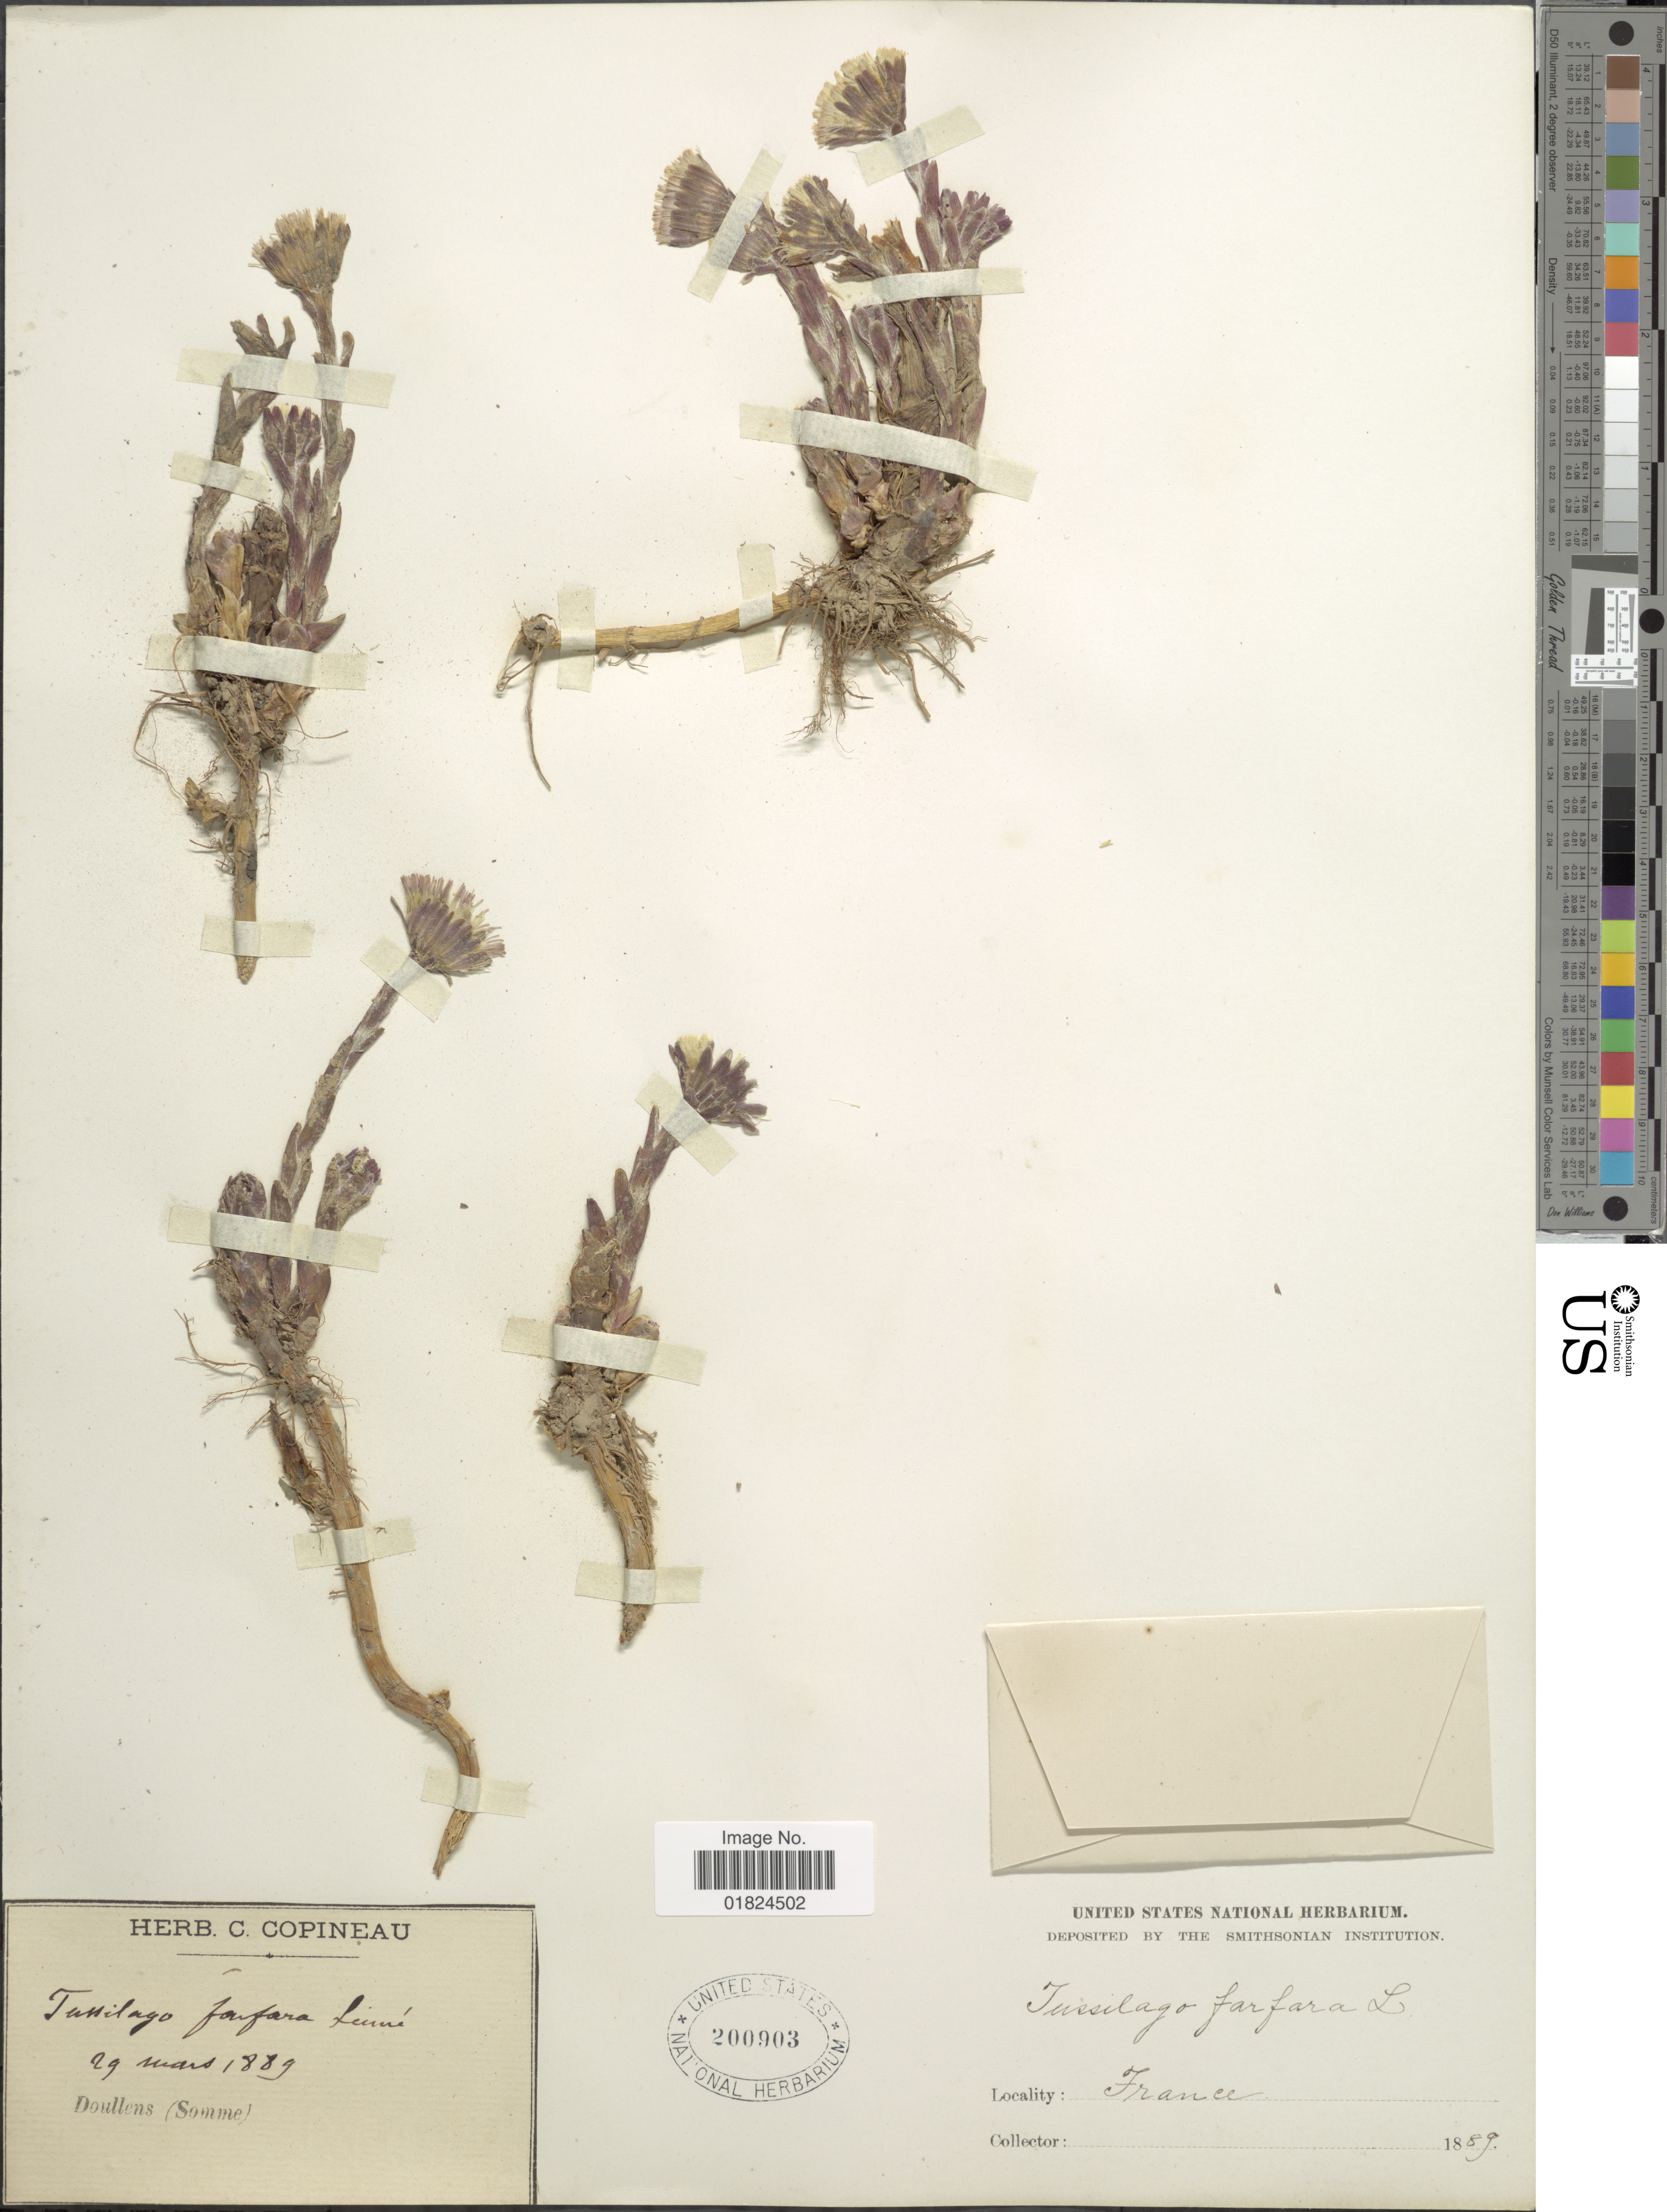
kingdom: Plantae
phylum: Tracheophyta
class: Magnoliopsida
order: Asterales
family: Asteraceae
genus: Tussilago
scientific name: Tussilago farfara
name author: L.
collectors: ex herb. C. Copineau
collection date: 1889-03-29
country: France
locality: Doullens (Somme)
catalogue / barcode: US 200903